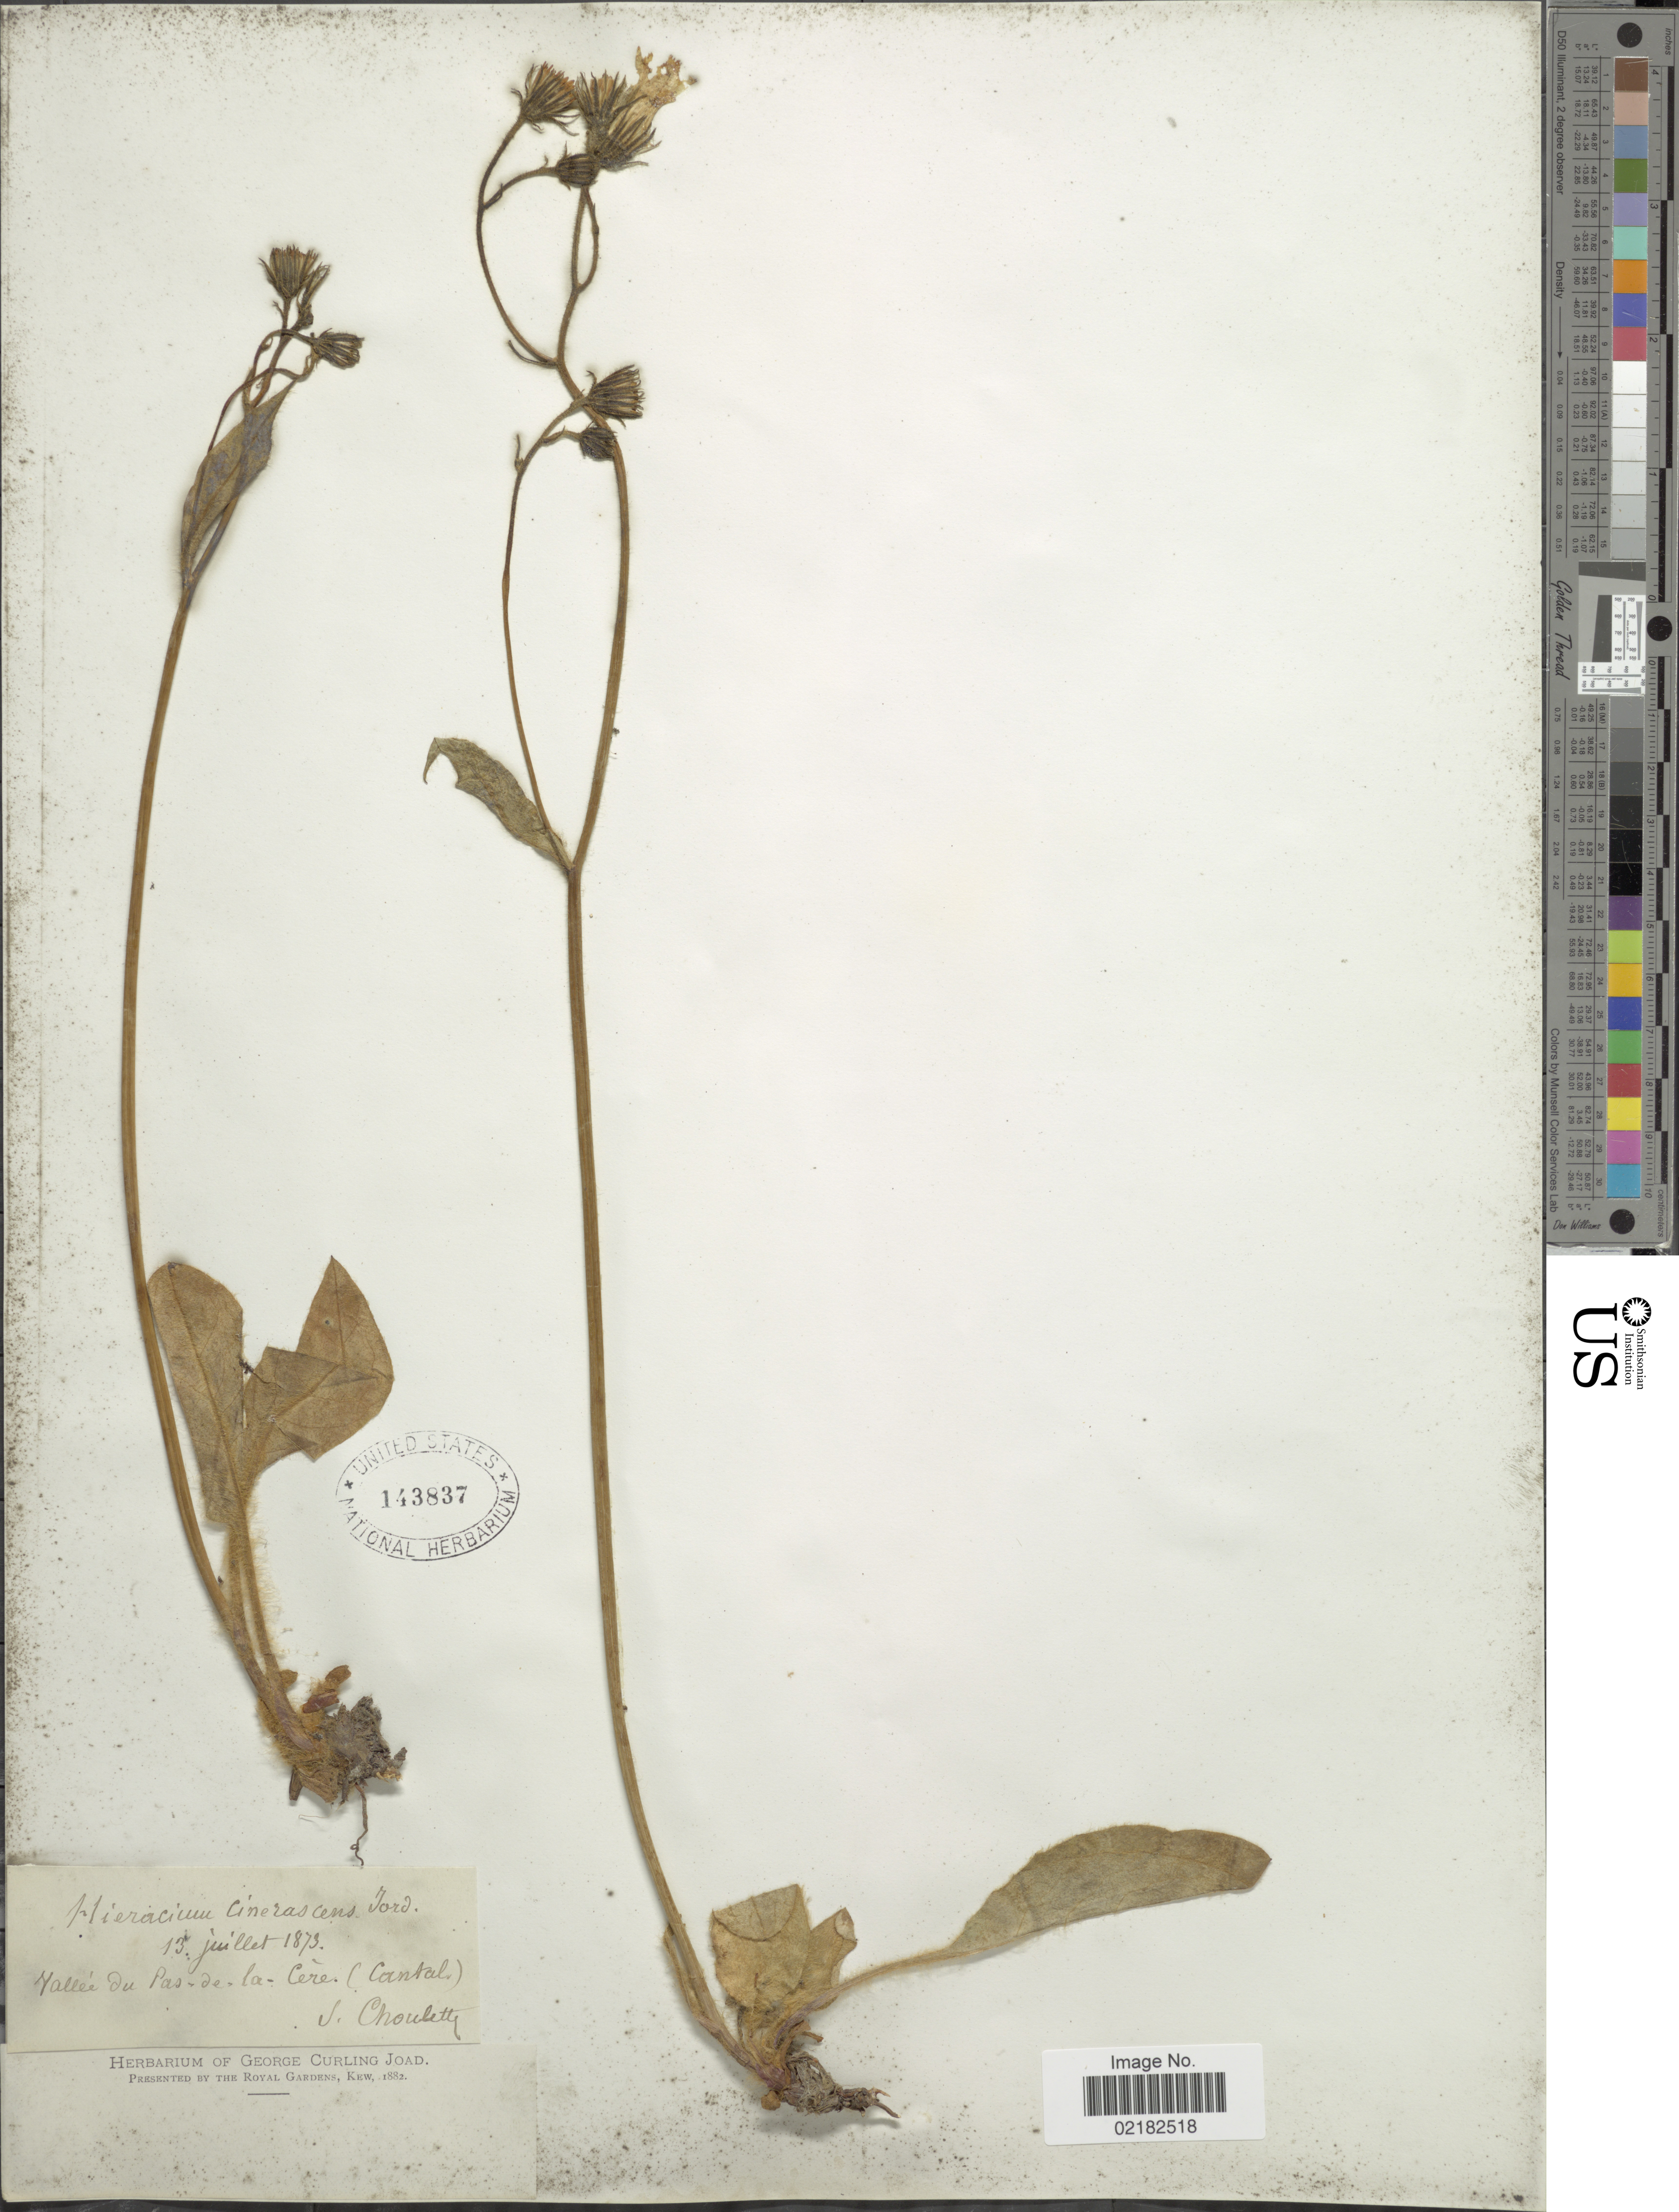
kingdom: Plantae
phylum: Tracheophyta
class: Magnoliopsida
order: Asterales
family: Asteraceae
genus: Hieracium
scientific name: Hieracium glaucinum subsp. cinerascens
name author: (Jord.) Breistroffer & Litard.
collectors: S. Choulette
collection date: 1873-07-13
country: France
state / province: Auvergne-Rhône-Alpes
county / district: Cantal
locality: Vallee du Pas-de-la-Cere (Cantal)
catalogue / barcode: US 143837